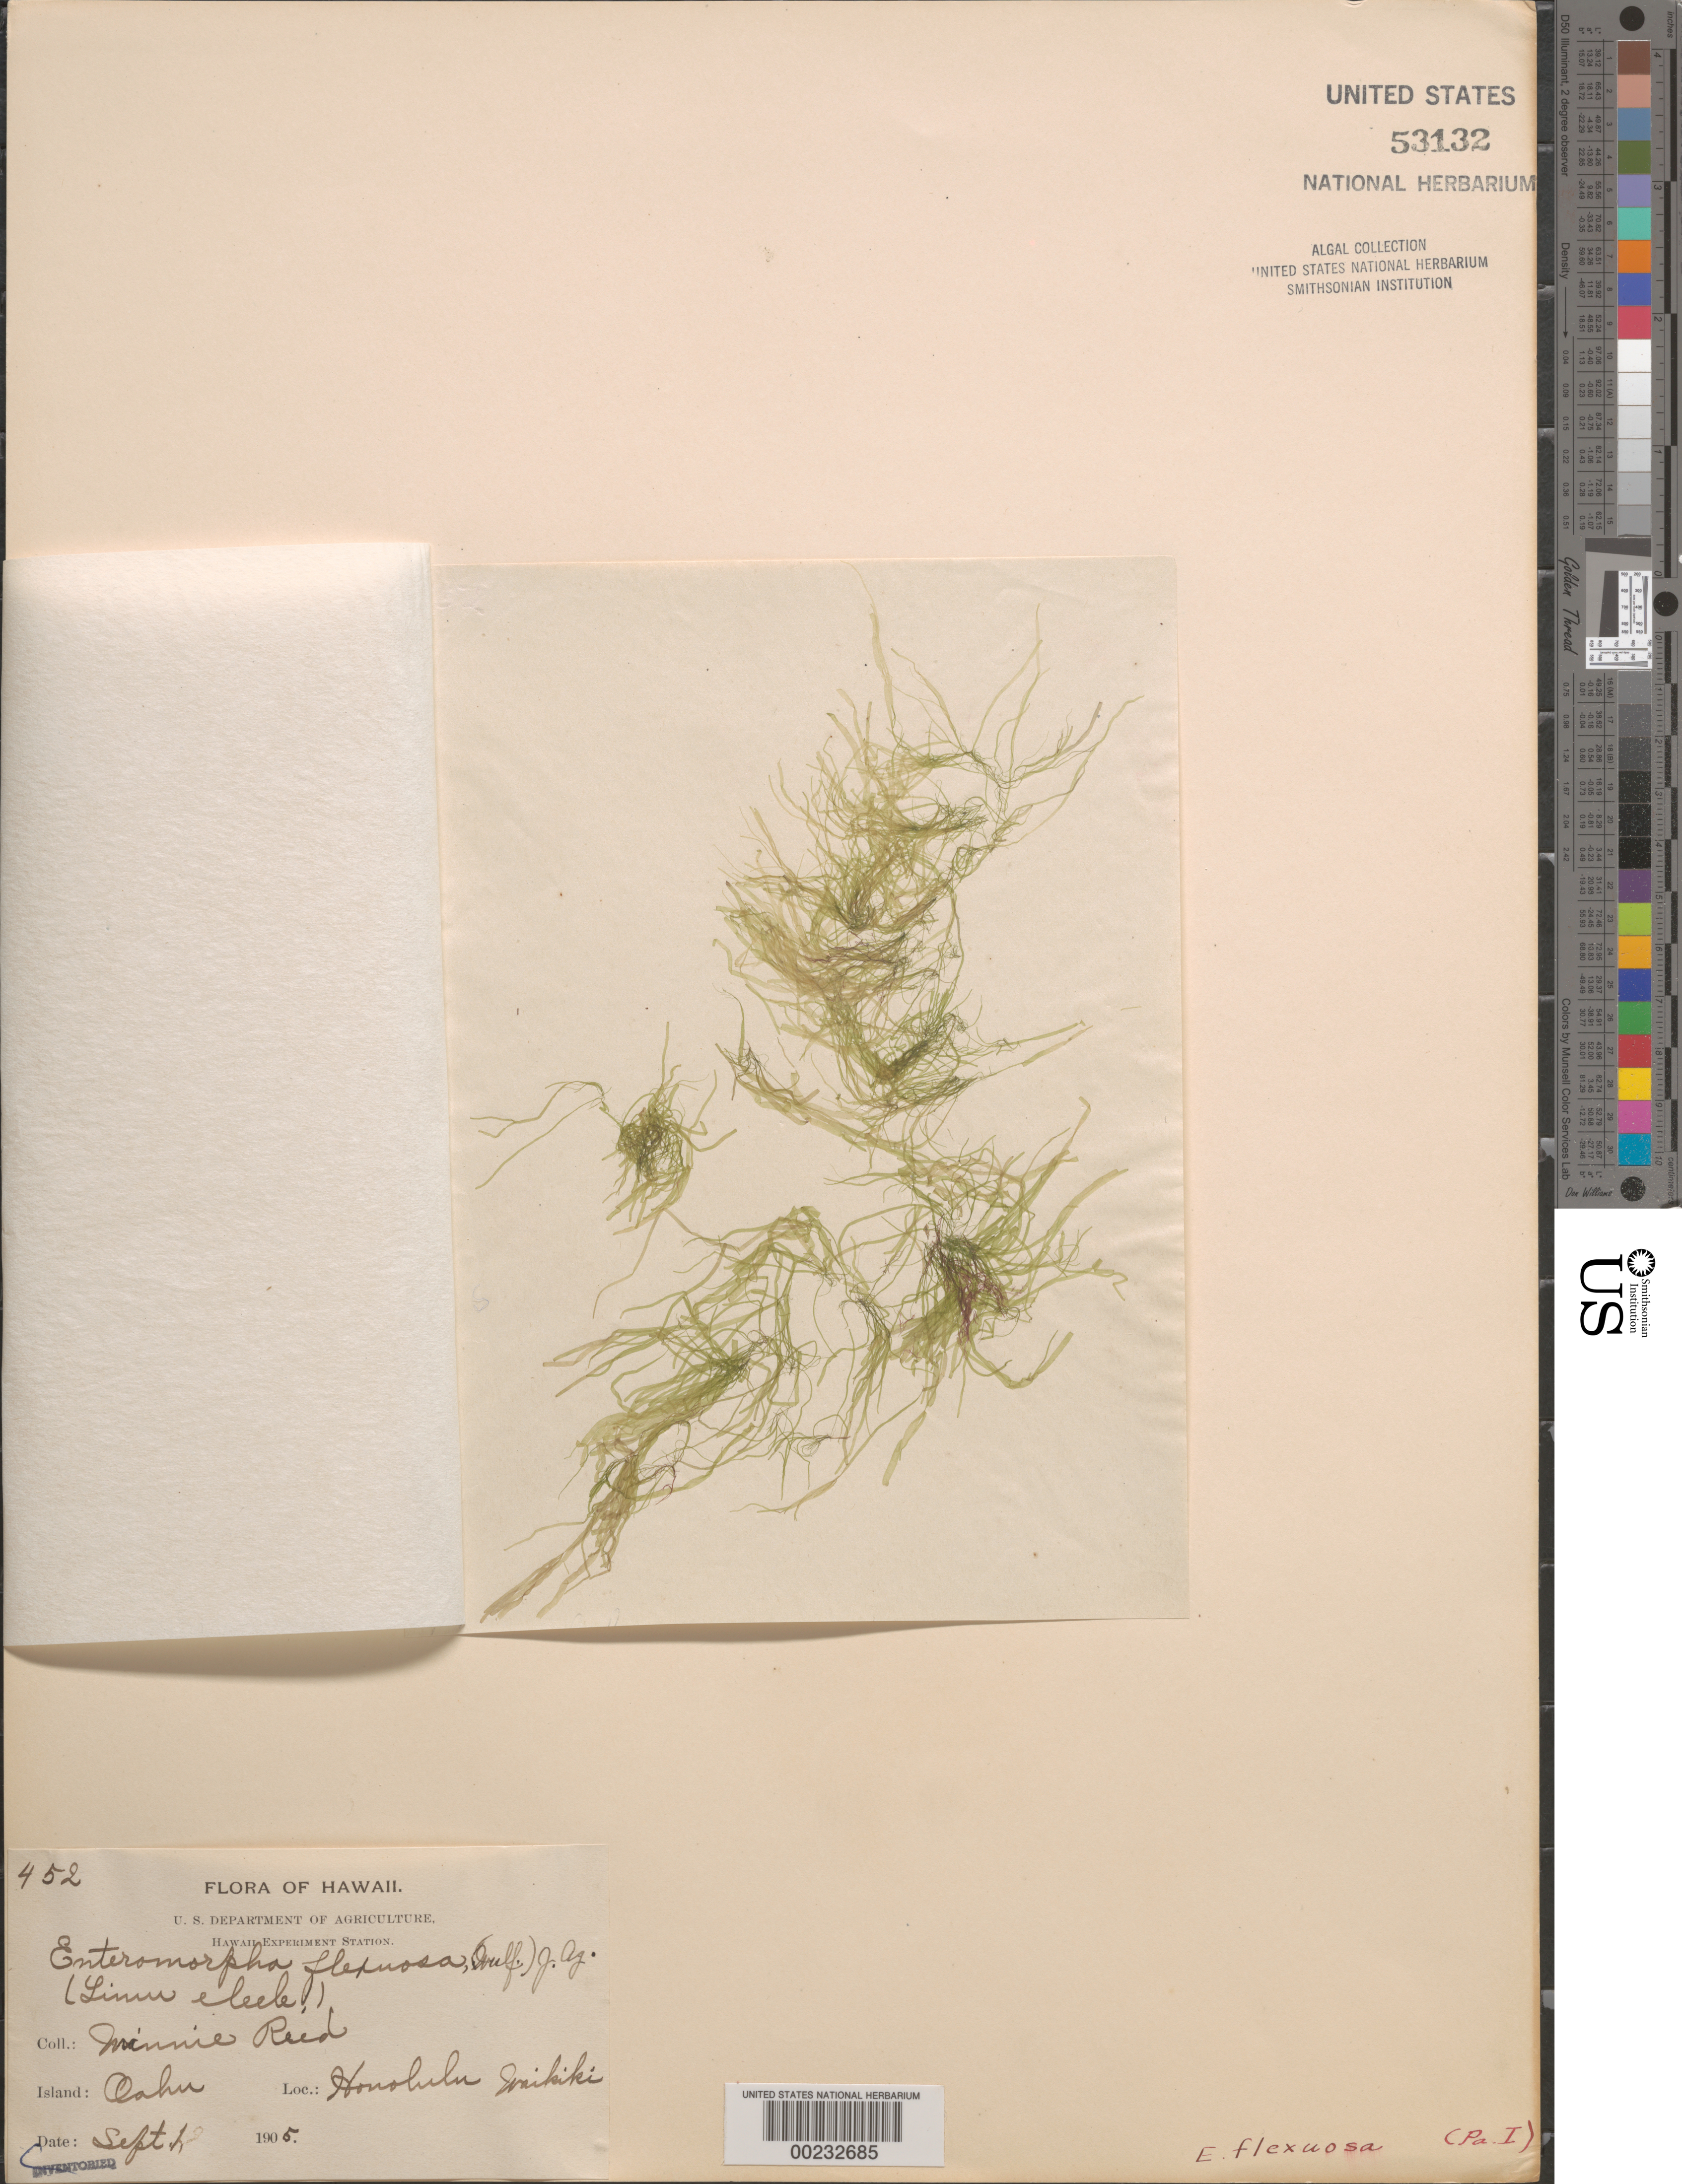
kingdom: Plantae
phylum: Chlorophyta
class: Ulvophyceae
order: Ulvales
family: Ulvaceae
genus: Ulva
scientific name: Ulva flexuosa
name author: Wulfen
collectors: M. Reed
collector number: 452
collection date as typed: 01 Sep 1905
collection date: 1905-09-01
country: United States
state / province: Hawaii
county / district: Honolulu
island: Oahu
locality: Waikiki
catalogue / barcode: US 53132